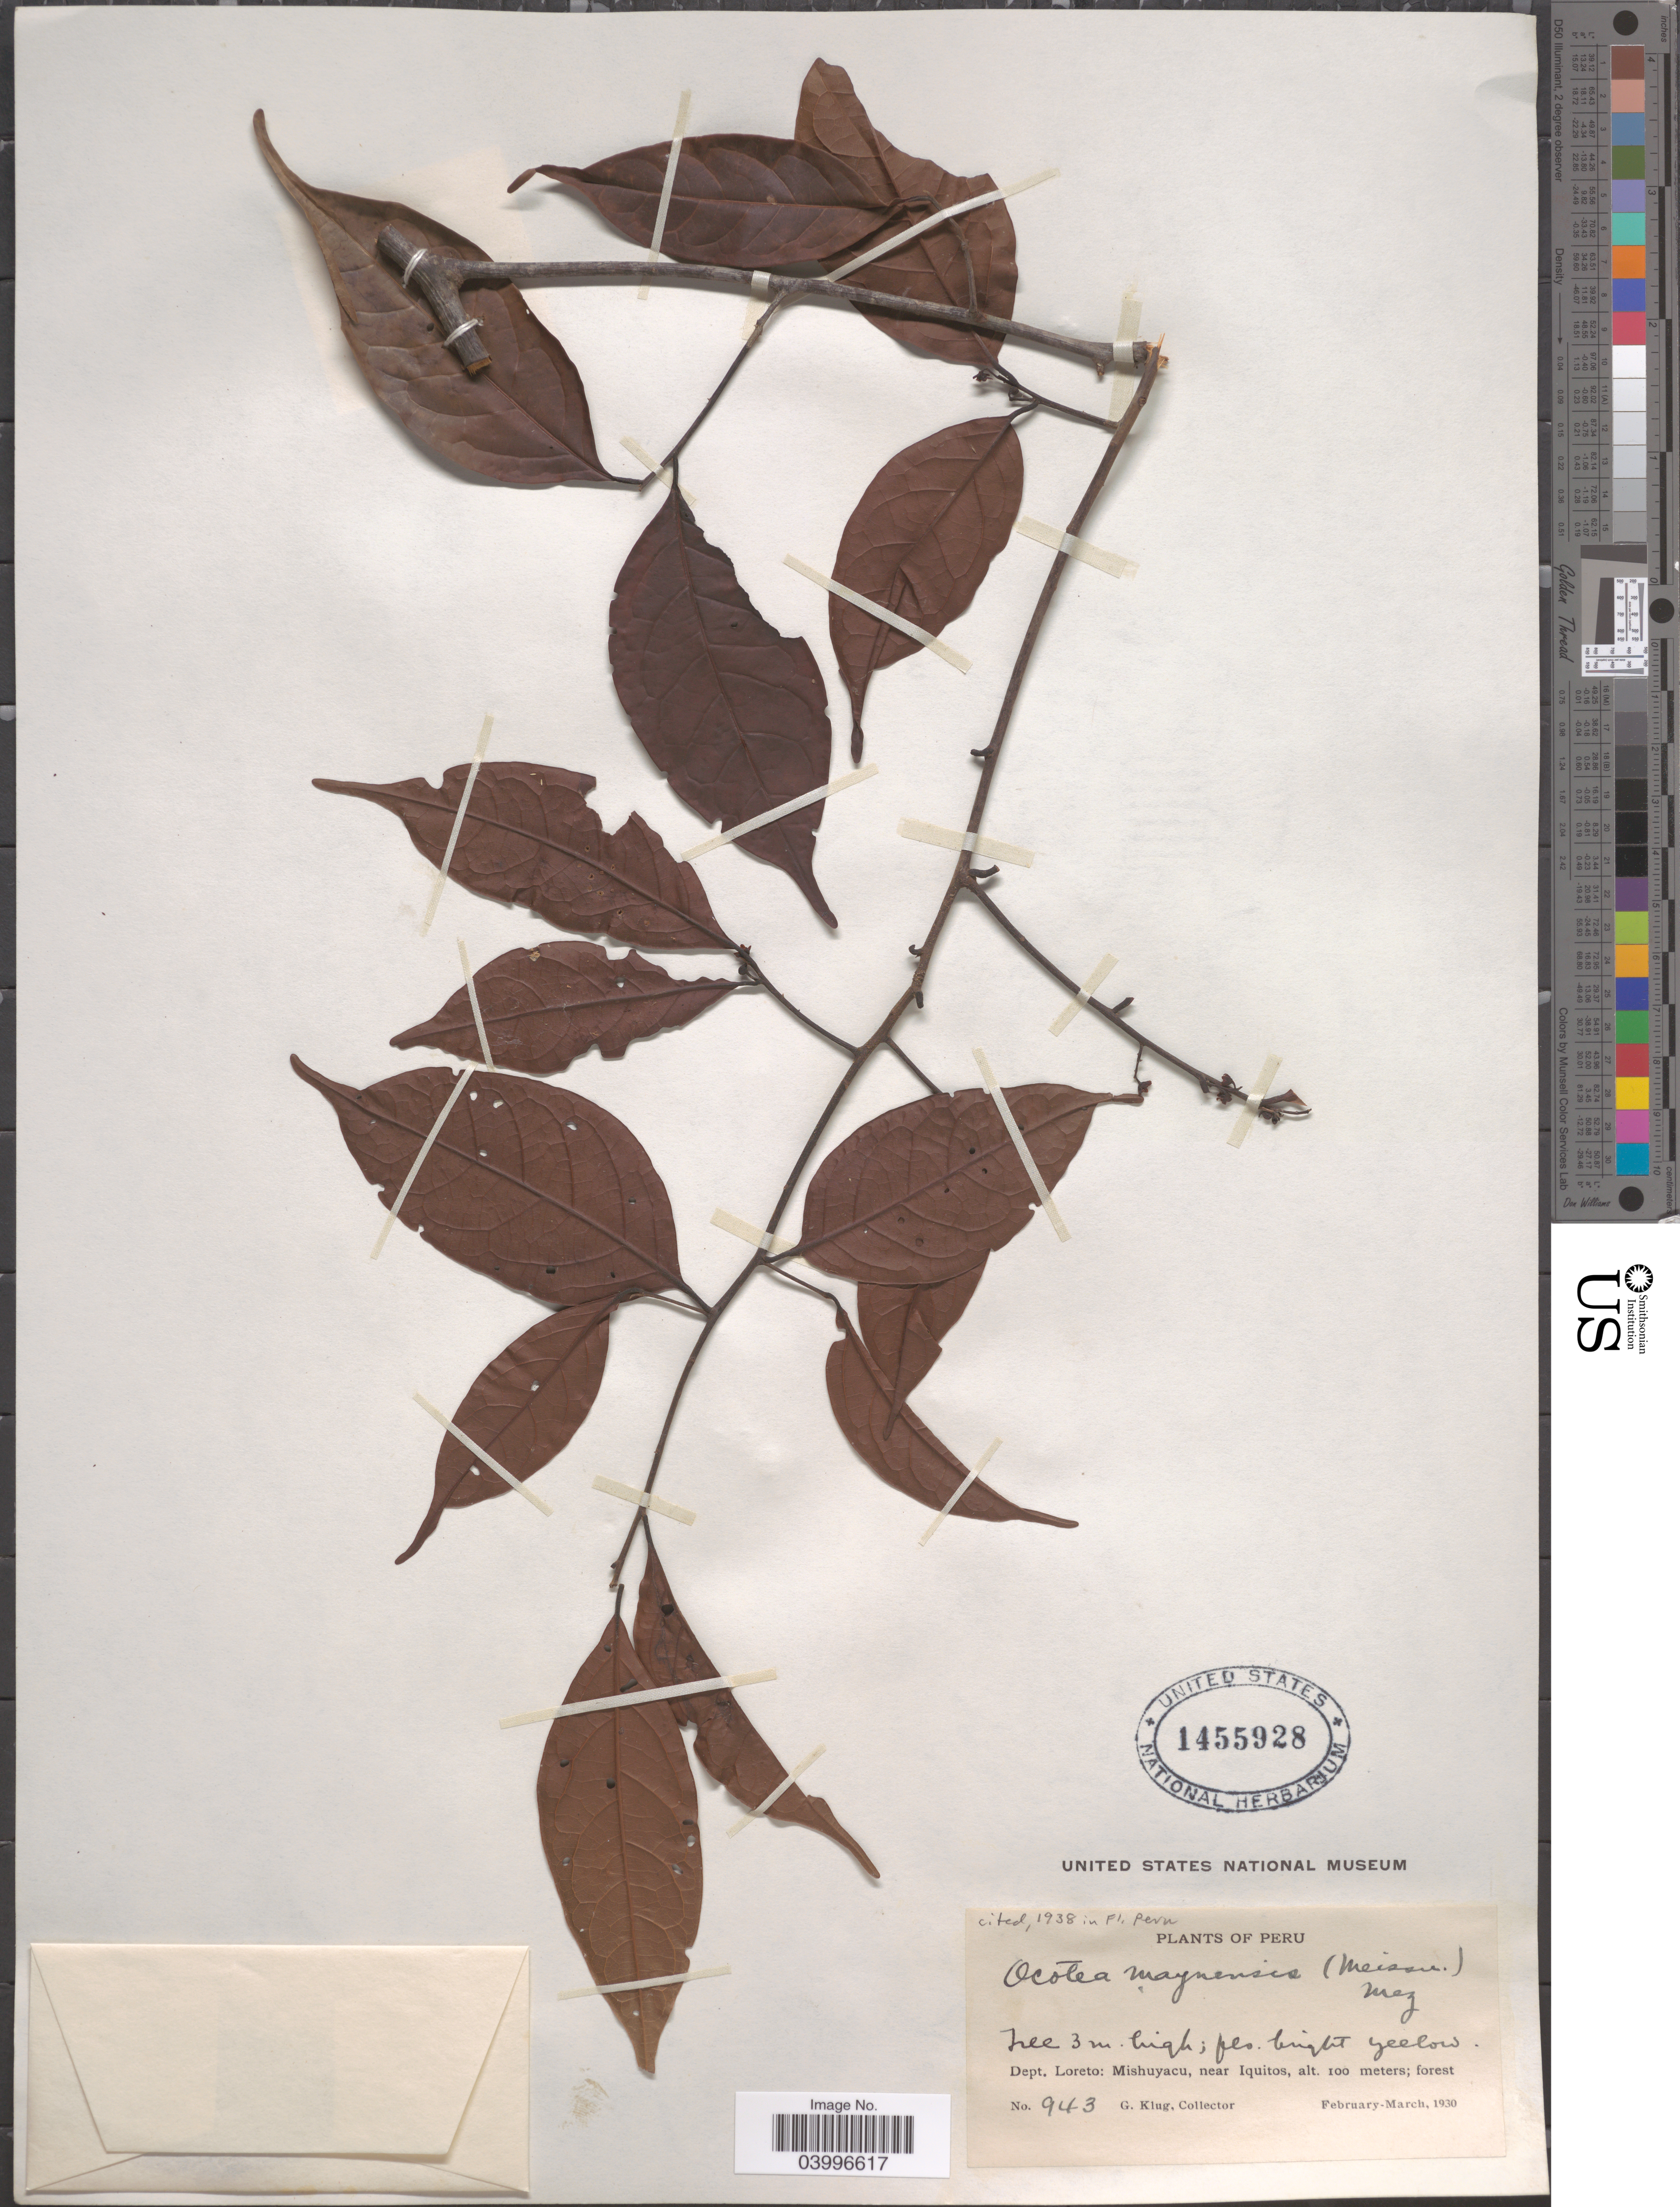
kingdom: Plantae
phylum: Tracheophyta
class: Magnoliopsida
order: Laurales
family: Lauraceae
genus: Ocotea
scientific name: Ocotea maynensis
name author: (Meisn.) Mez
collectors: G. Klug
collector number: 943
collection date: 1930-02/1930-03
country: Peru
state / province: Loreto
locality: Dept. Loreto: Mishuyacu, near Iquitos.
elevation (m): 100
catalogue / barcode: US 1455928